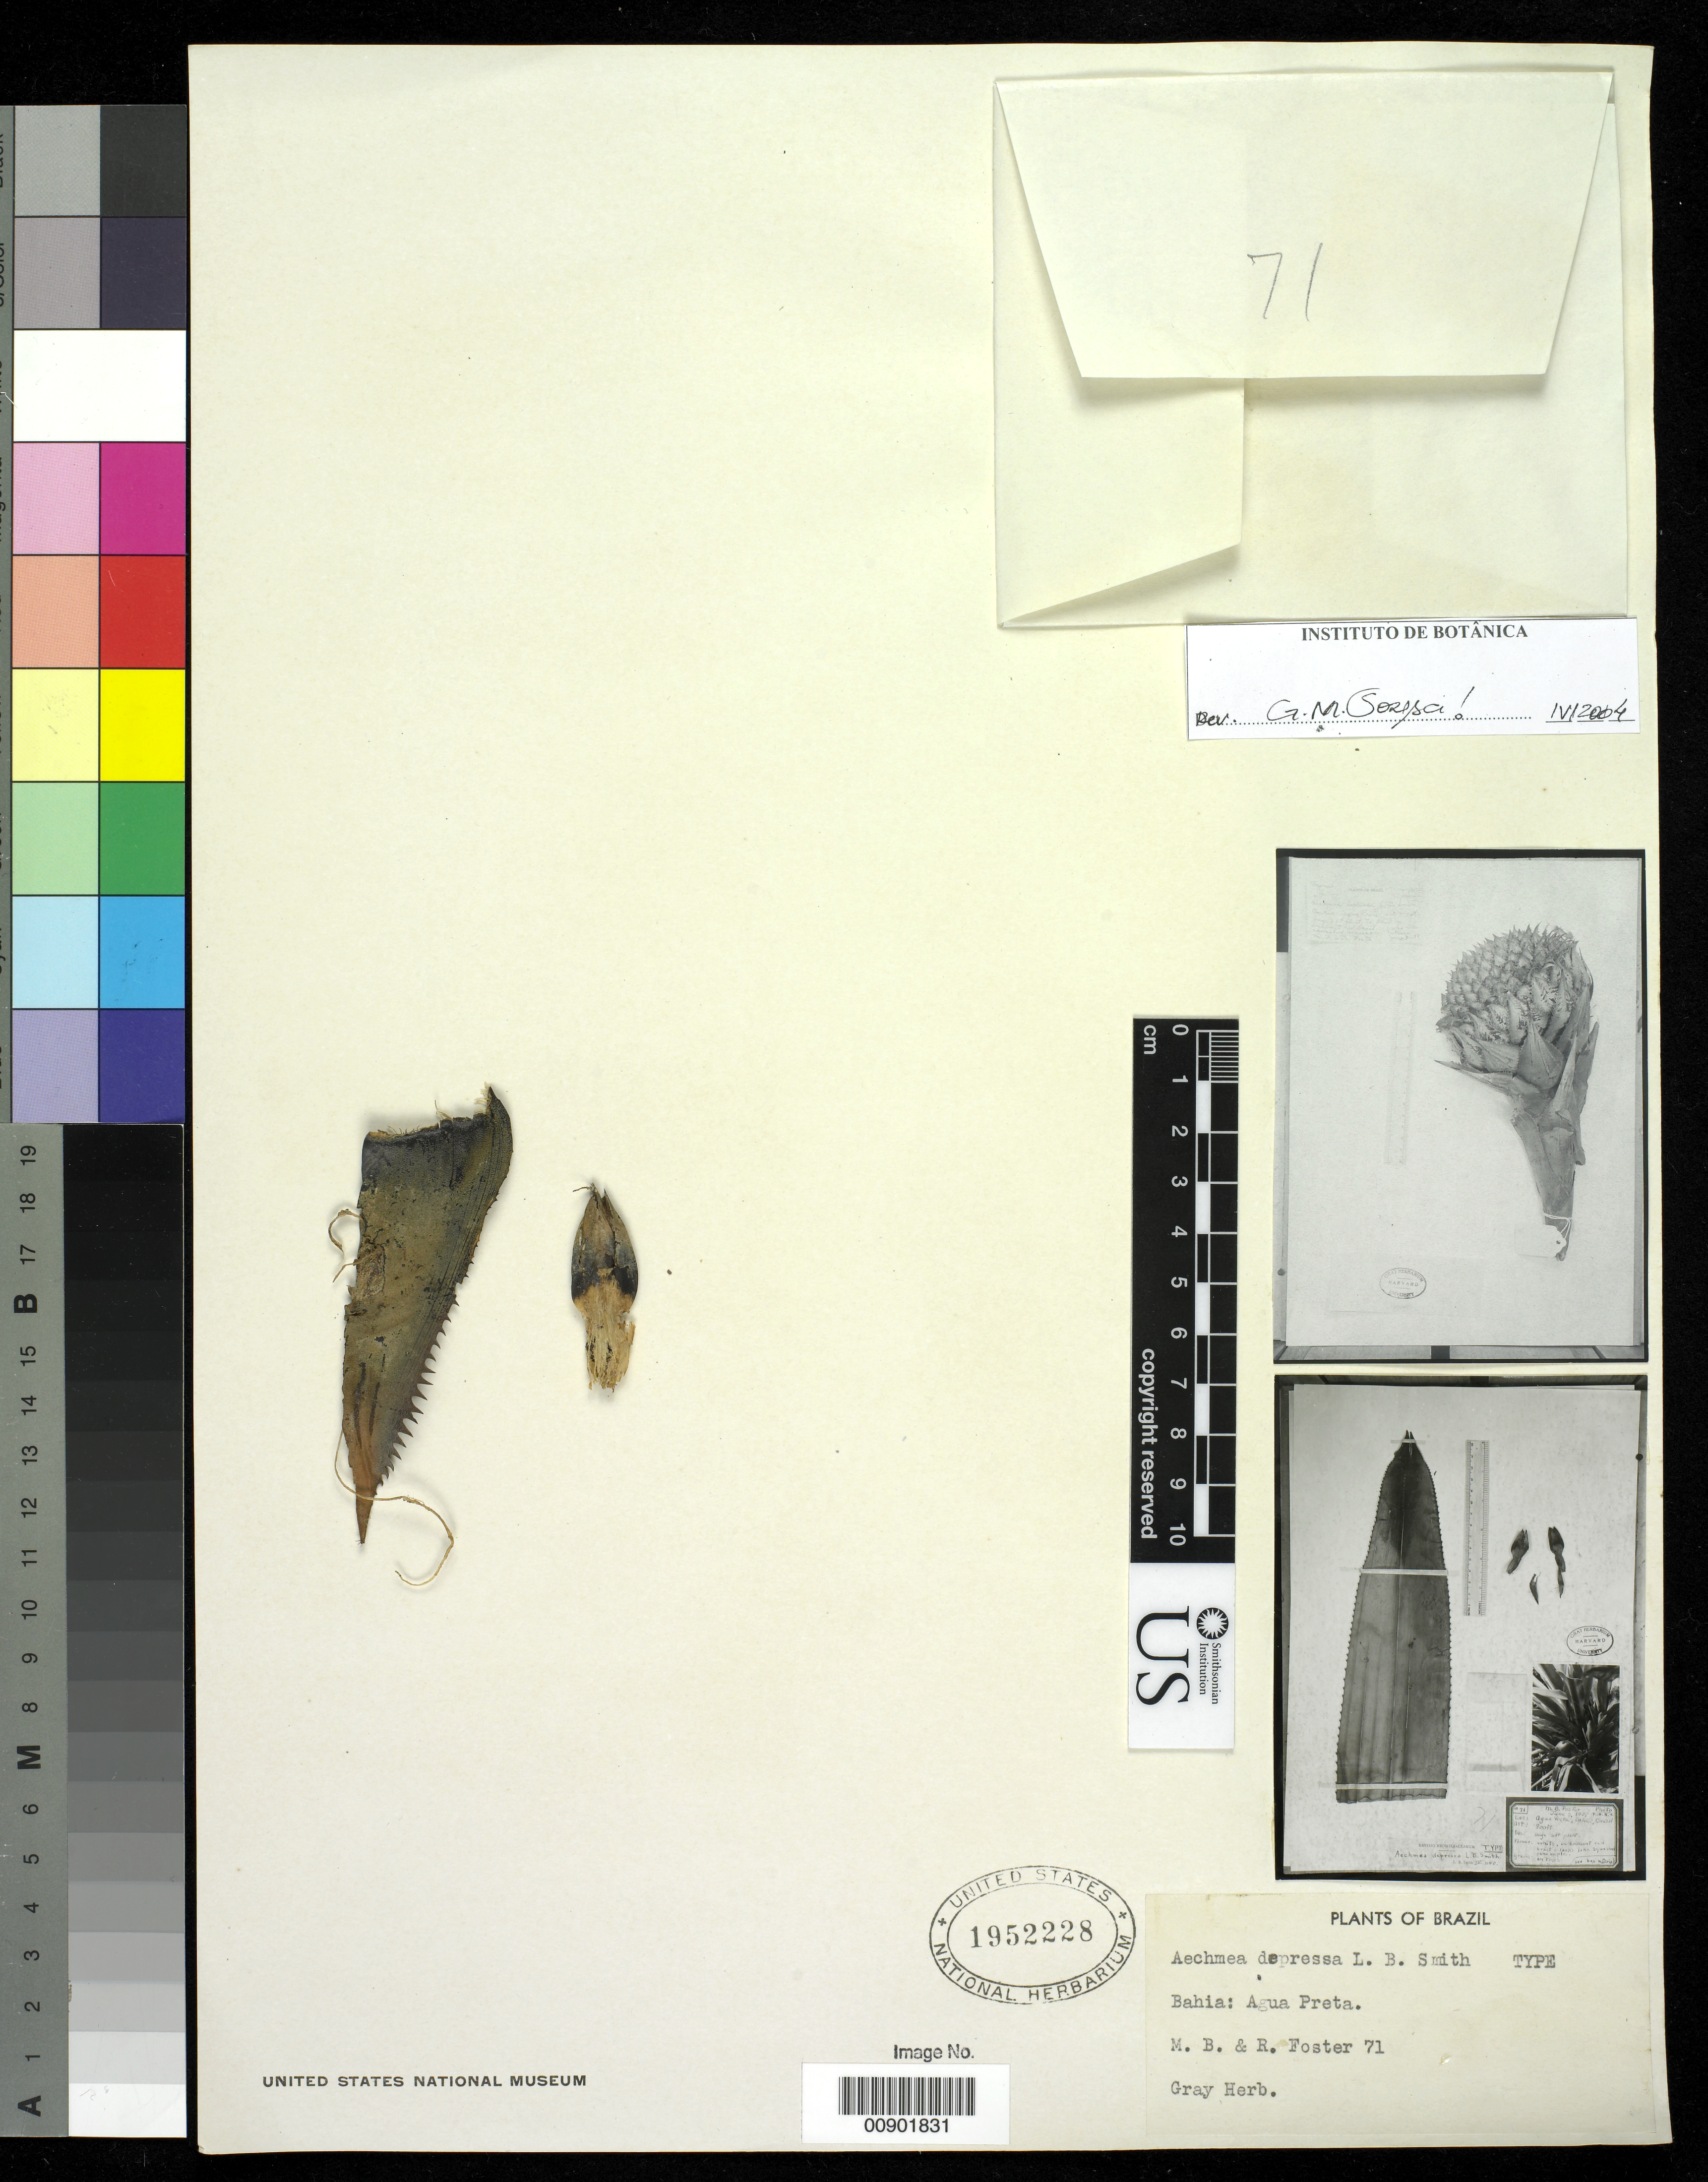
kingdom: Plantae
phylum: Tracheophyta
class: Liliopsida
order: Poales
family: Bromeliaceae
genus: Aechmea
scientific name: Aechmea depressa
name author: L.B. Sm.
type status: Isotype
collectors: M. B. Foster & R. Foster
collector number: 71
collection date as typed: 03 Jun 1939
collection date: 1939-06-03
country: Brazil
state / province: Bahia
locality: Agua Preta.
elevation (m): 244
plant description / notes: Specimen consists of photos and fragmentary material of [holo]type ex herb. GH.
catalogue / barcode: US 1952228